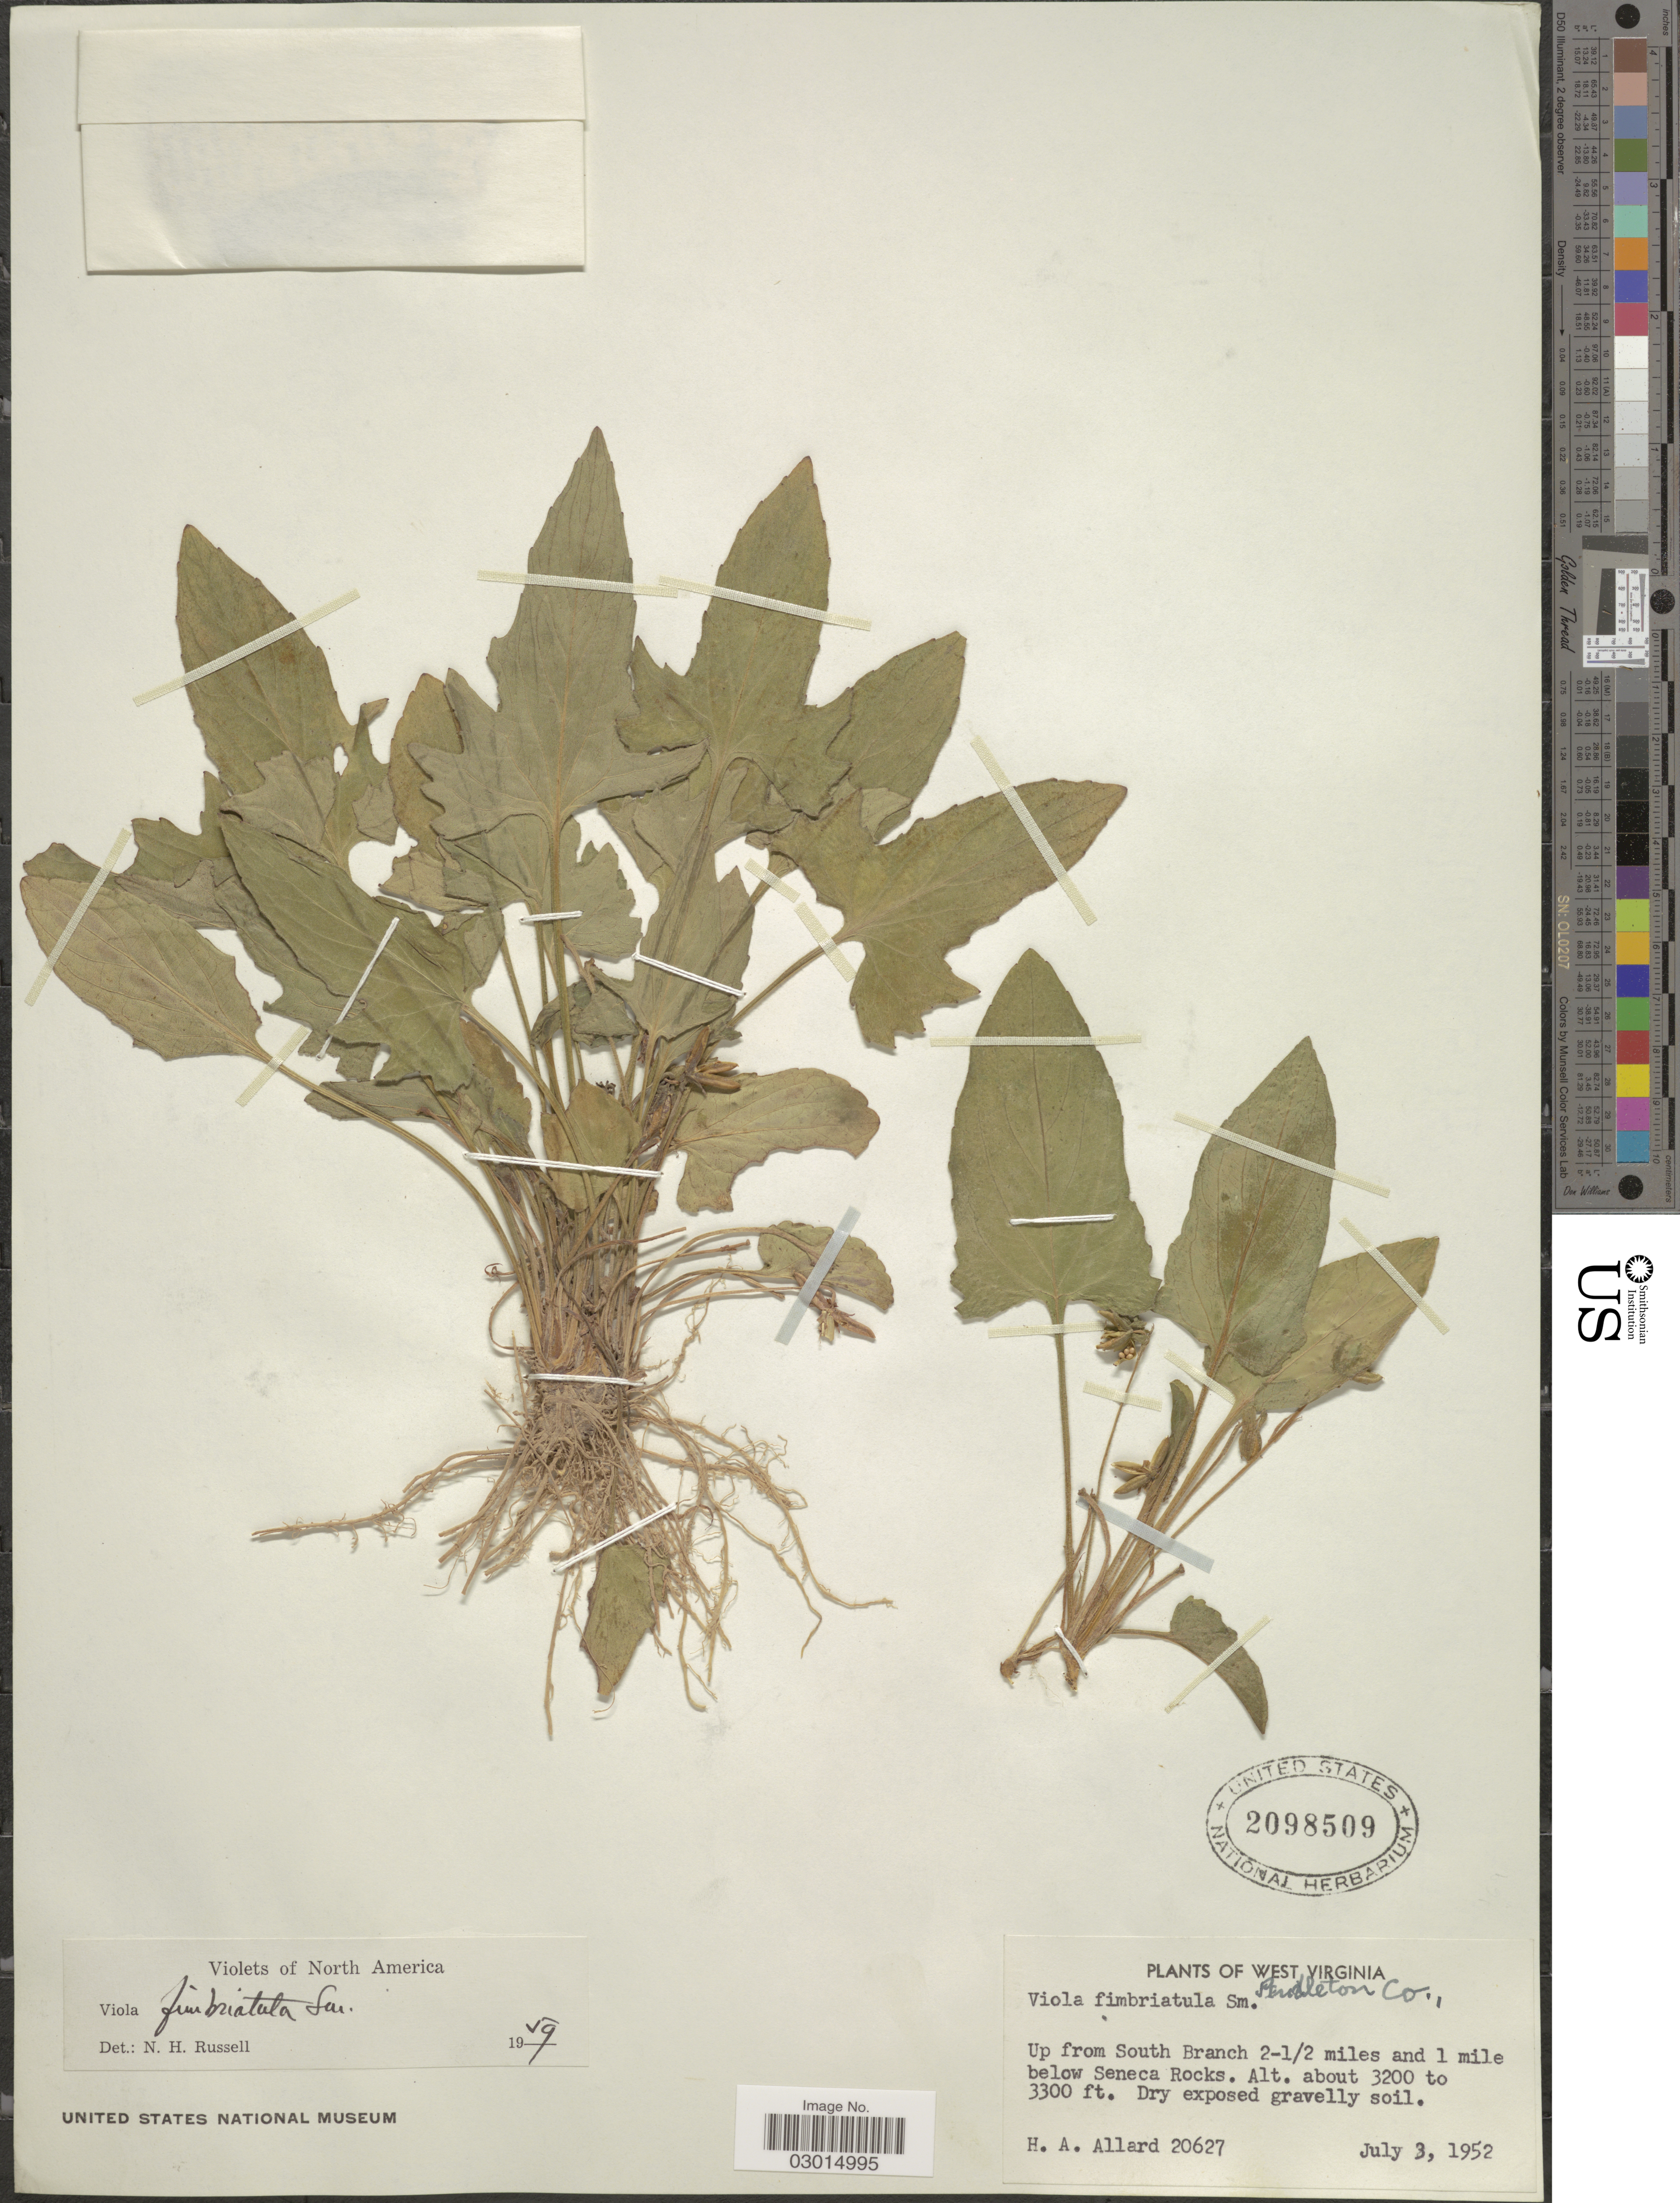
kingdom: Plantae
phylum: Tracheophyta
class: Magnoliopsida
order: Malpighiales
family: Violaceae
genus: Viola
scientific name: Viola fimbriatula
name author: Small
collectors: H. A. Allard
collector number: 20627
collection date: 1952-07-03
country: United States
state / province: West Virginia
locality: Up from South Branch 2-1/2 miles and 1 mile below Seneca Rocks.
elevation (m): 975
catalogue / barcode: US 2098509